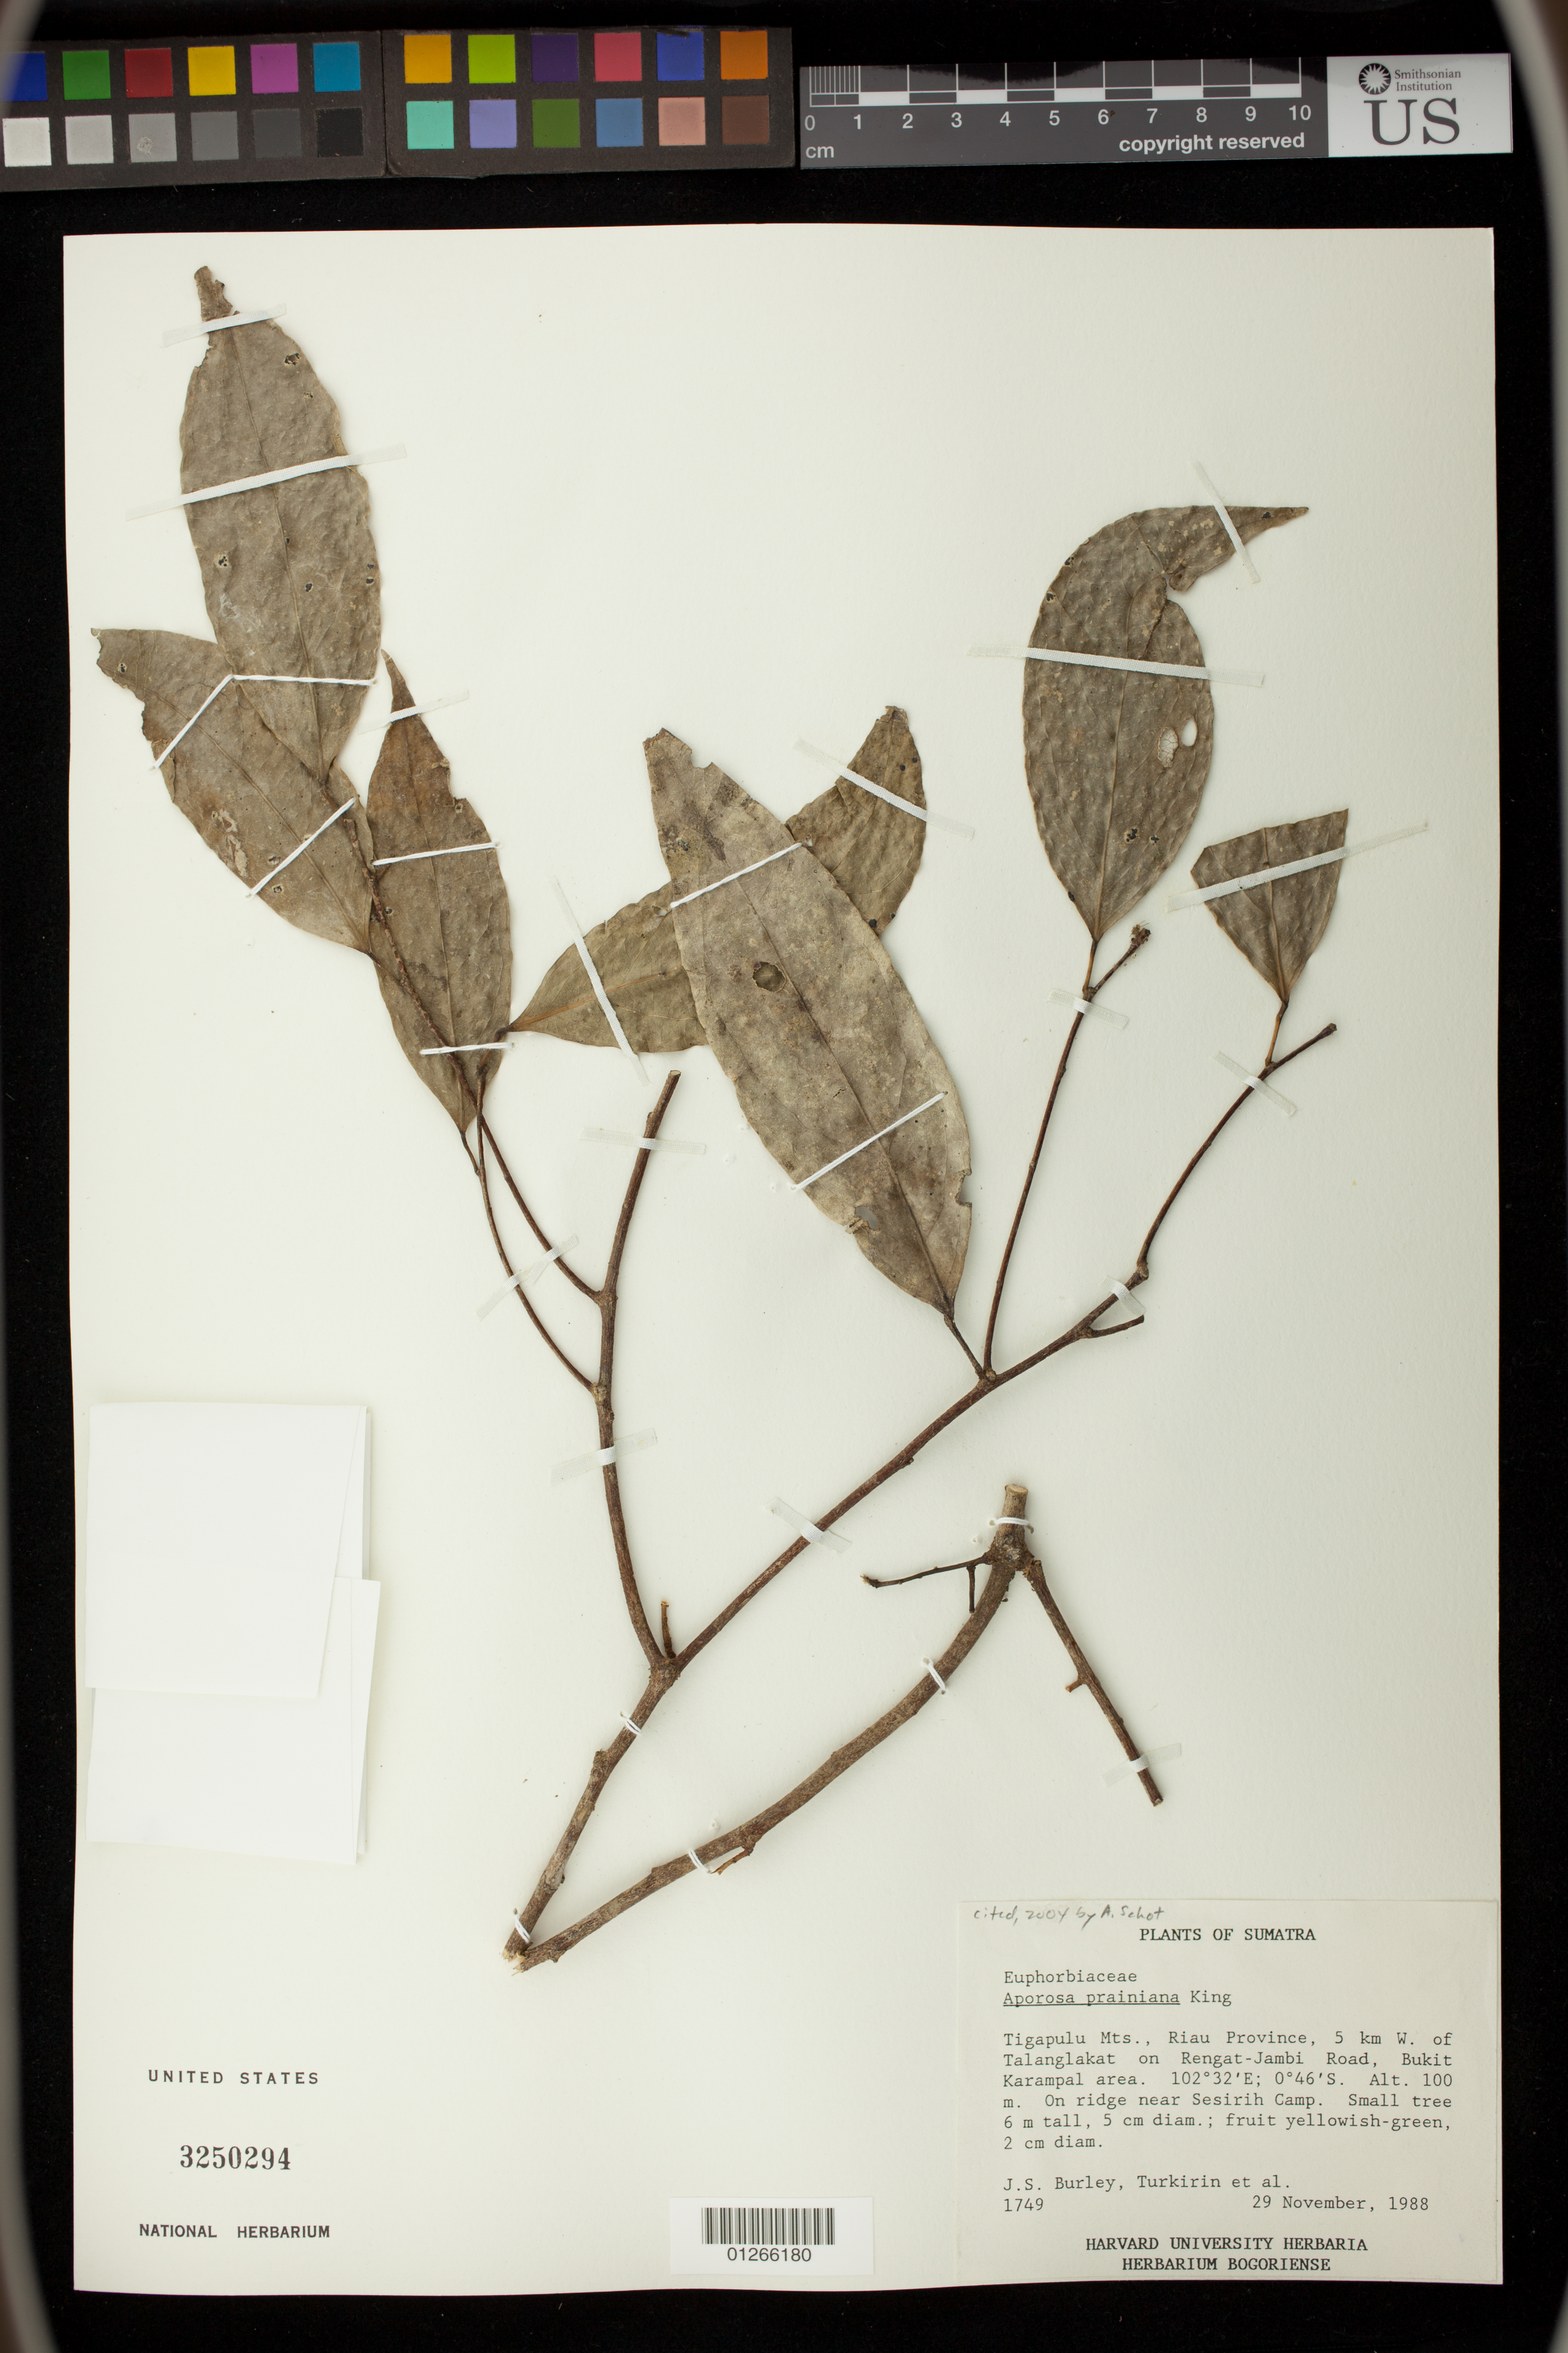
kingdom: Plantae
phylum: Tracheophyta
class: Magnoliopsida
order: Malpighiales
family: Phyllanthaceae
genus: Aporosa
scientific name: Aporosa prainiana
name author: R.M. King & Gamble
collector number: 1749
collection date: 1988-11-29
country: Indonesia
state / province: Sumatra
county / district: Riau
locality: Sumatra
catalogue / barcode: US 3250294